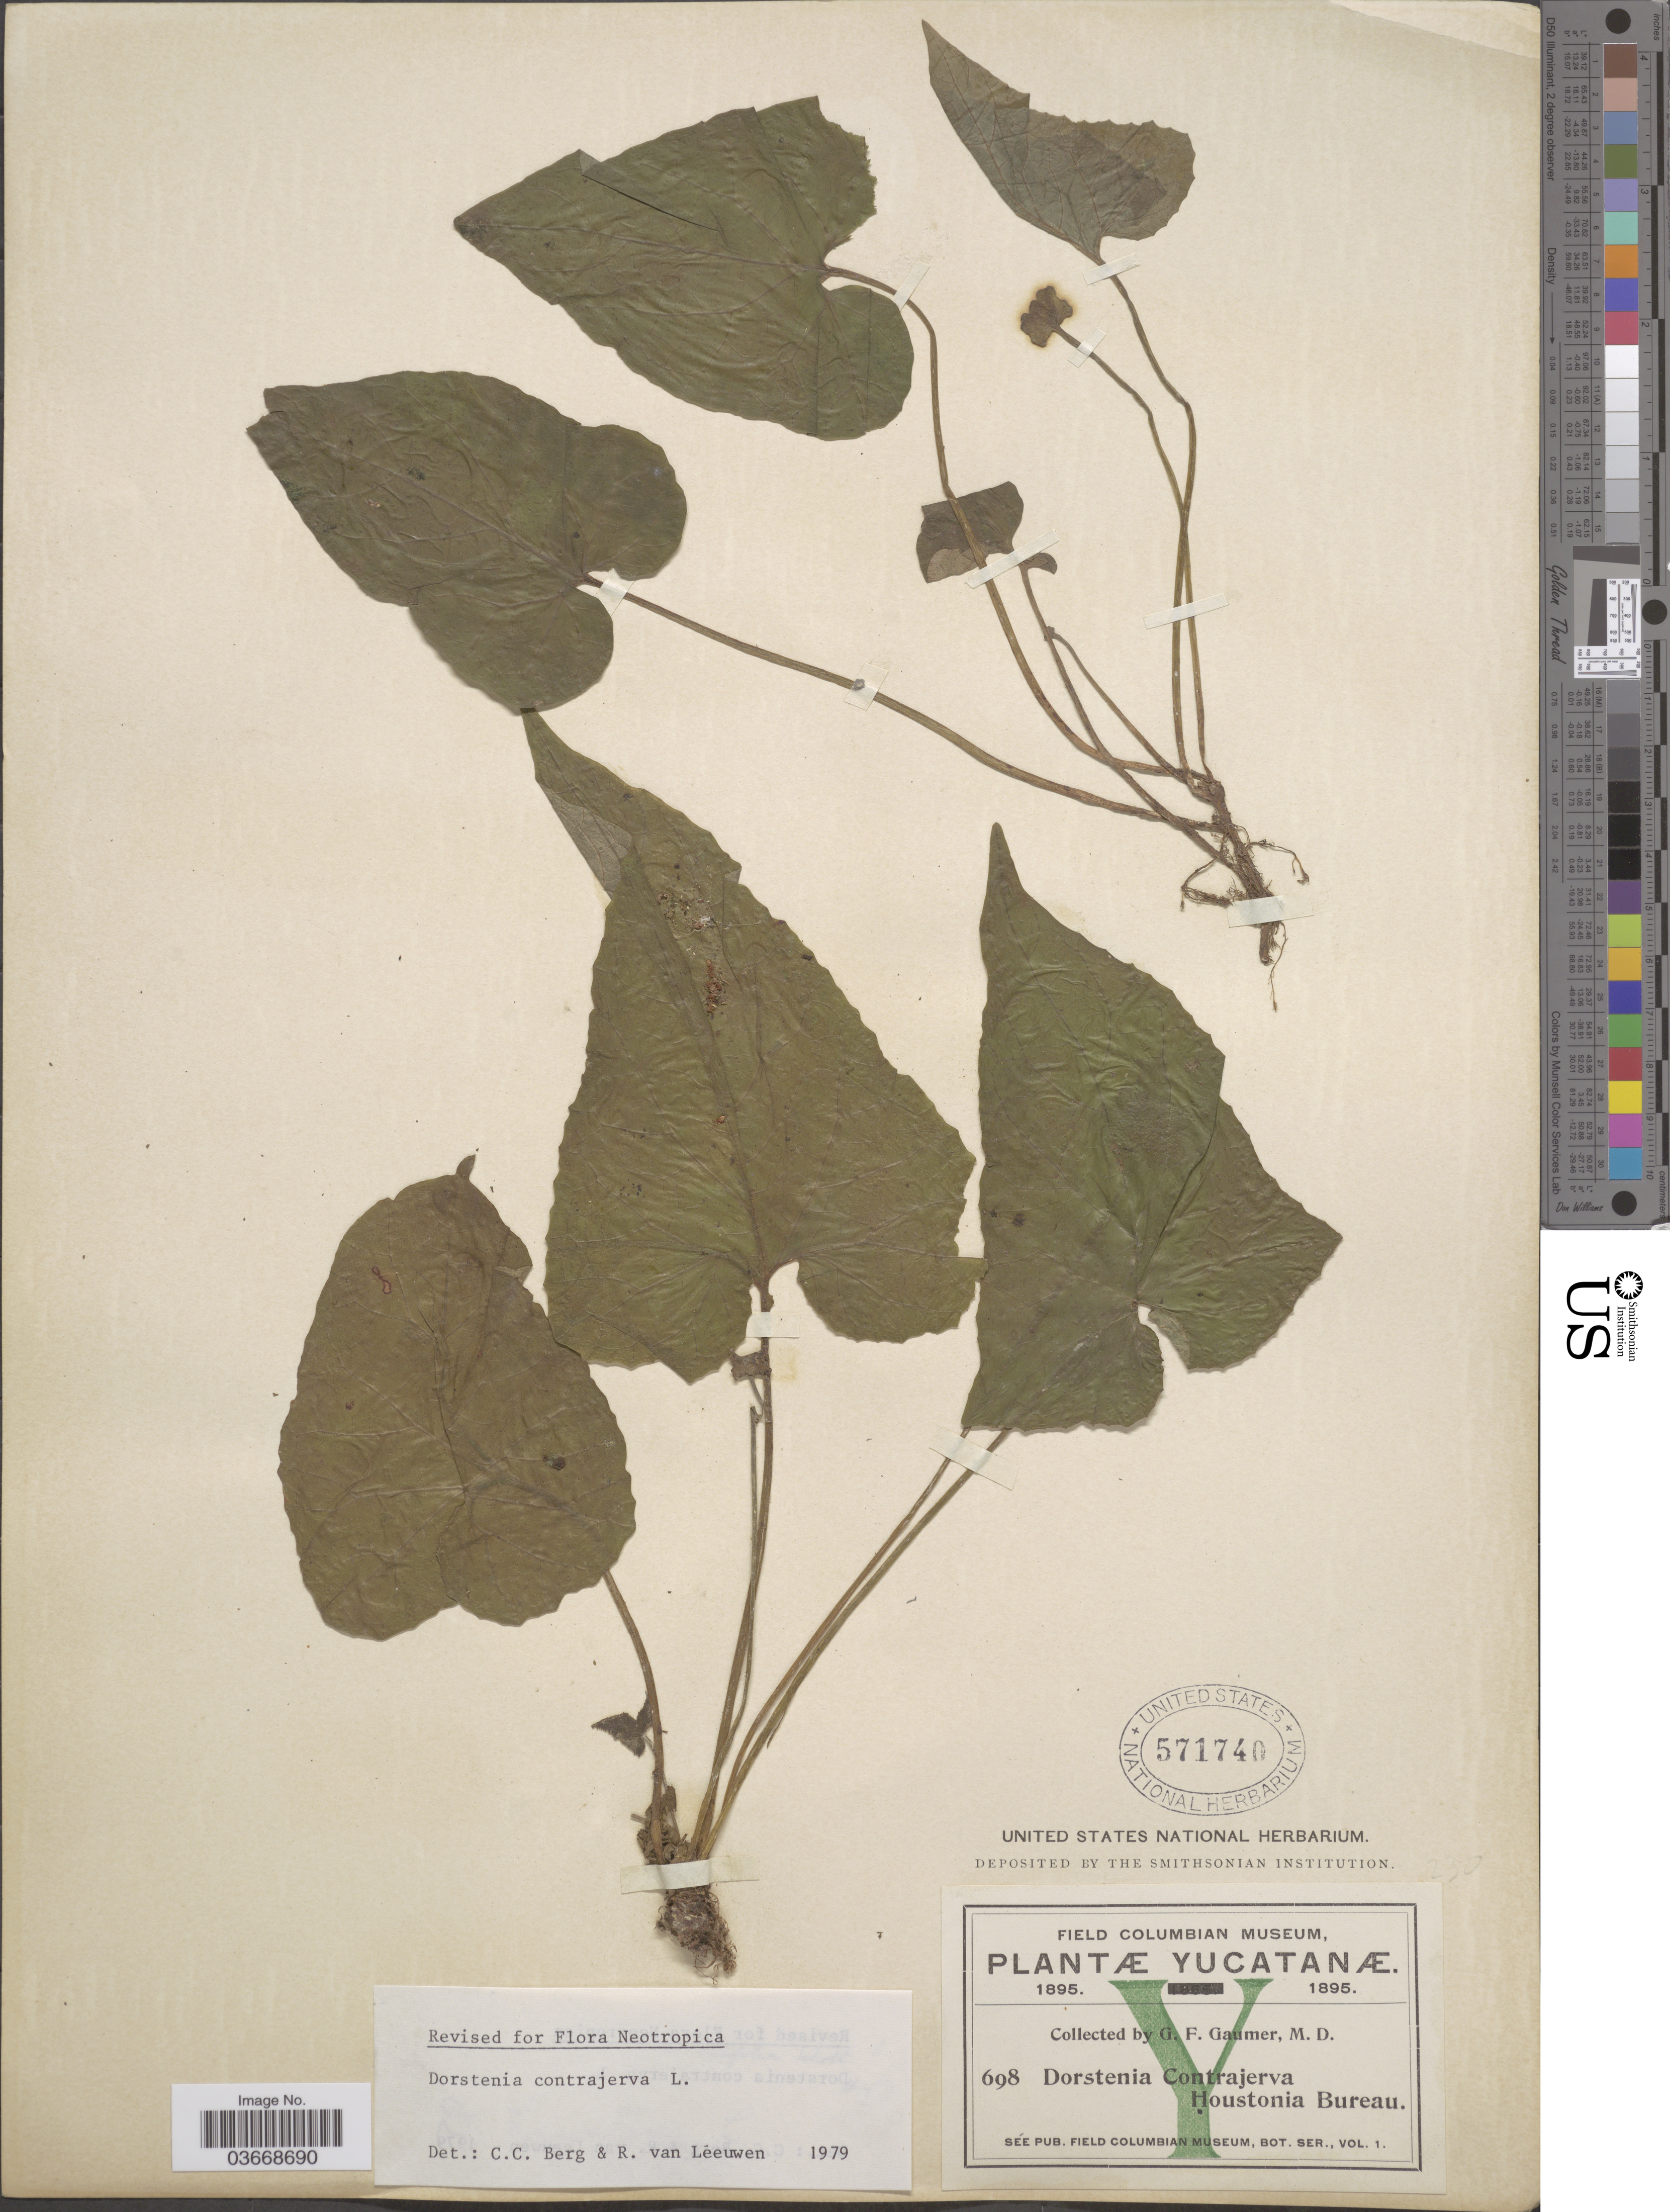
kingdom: Plantae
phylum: Tracheophyta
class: Magnoliopsida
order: Rosales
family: Moraceae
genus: Dorstenia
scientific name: Dorstenia contrajerva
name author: L.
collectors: G. F. Gaumer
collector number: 698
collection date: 1895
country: Mexico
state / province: Yucatán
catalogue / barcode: US 571740